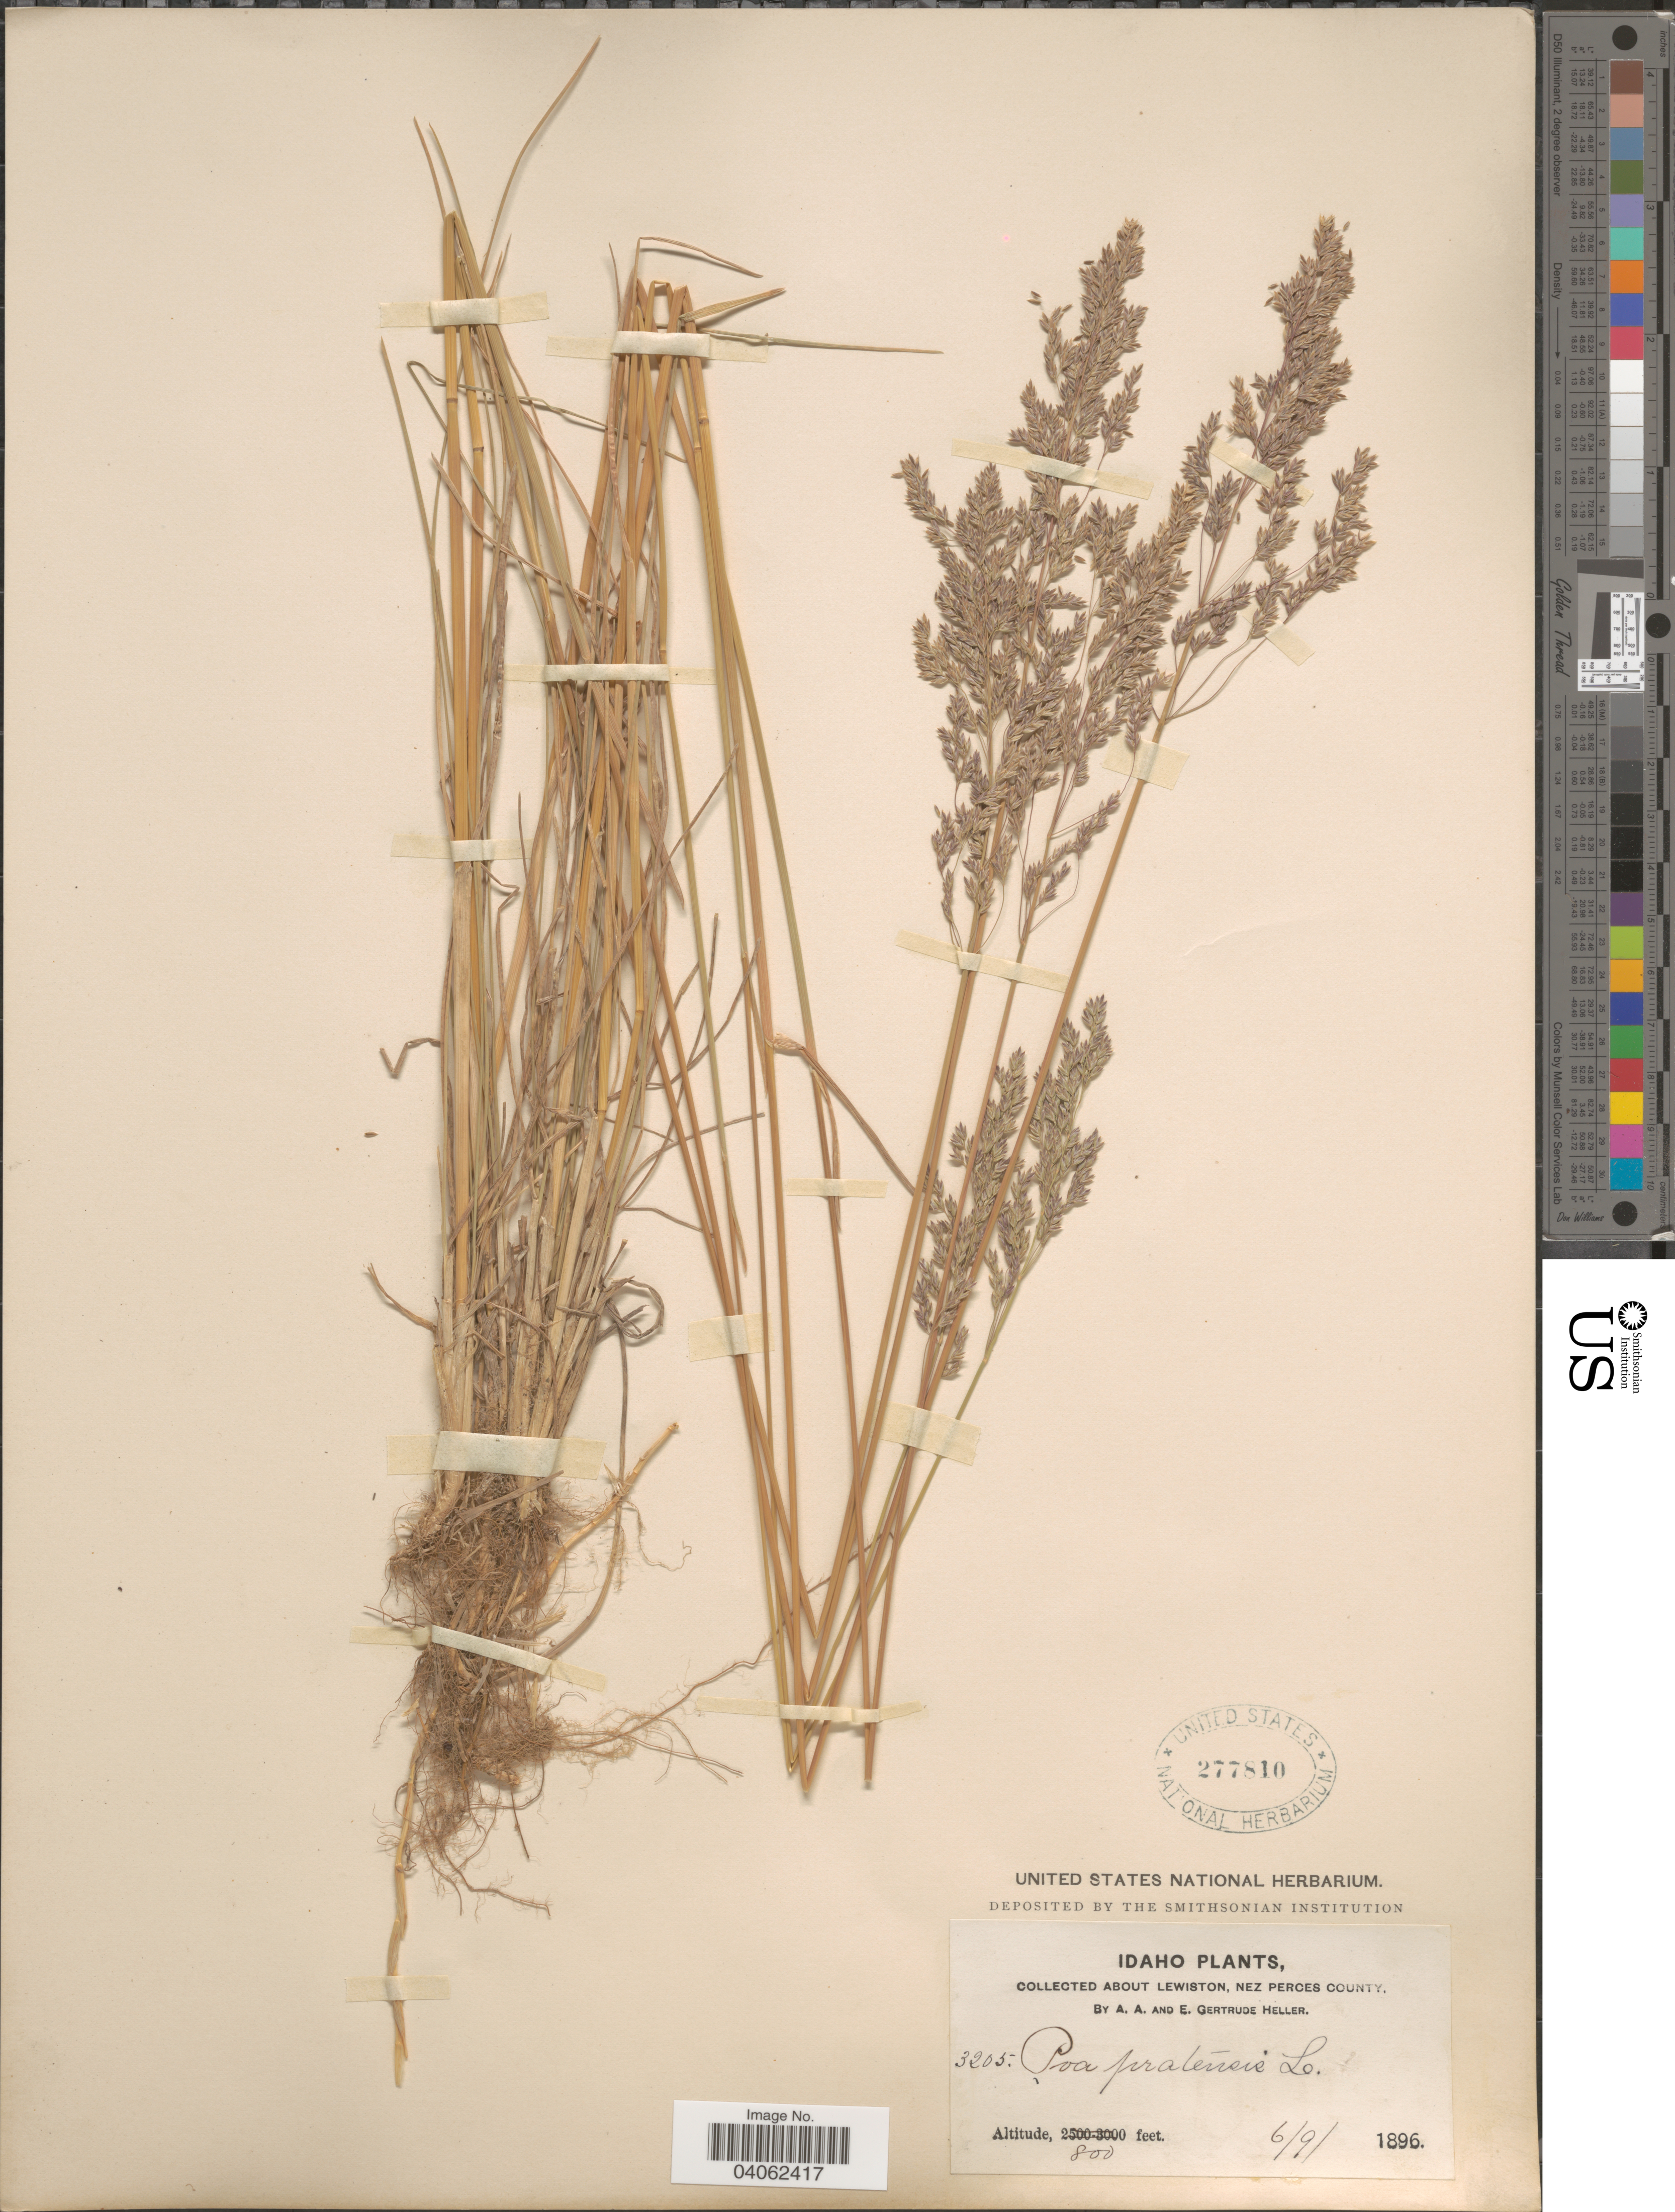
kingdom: Plantae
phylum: Tracheophyta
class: Liliopsida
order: Poales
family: Poaceae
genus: Poa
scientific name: Poa pratensis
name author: L.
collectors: A. A. Heller & E. G. Heller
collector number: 3205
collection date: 1896-06-09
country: United States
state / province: Idaho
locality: About Lewiston, Nez Perces County.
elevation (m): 244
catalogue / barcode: US 277810